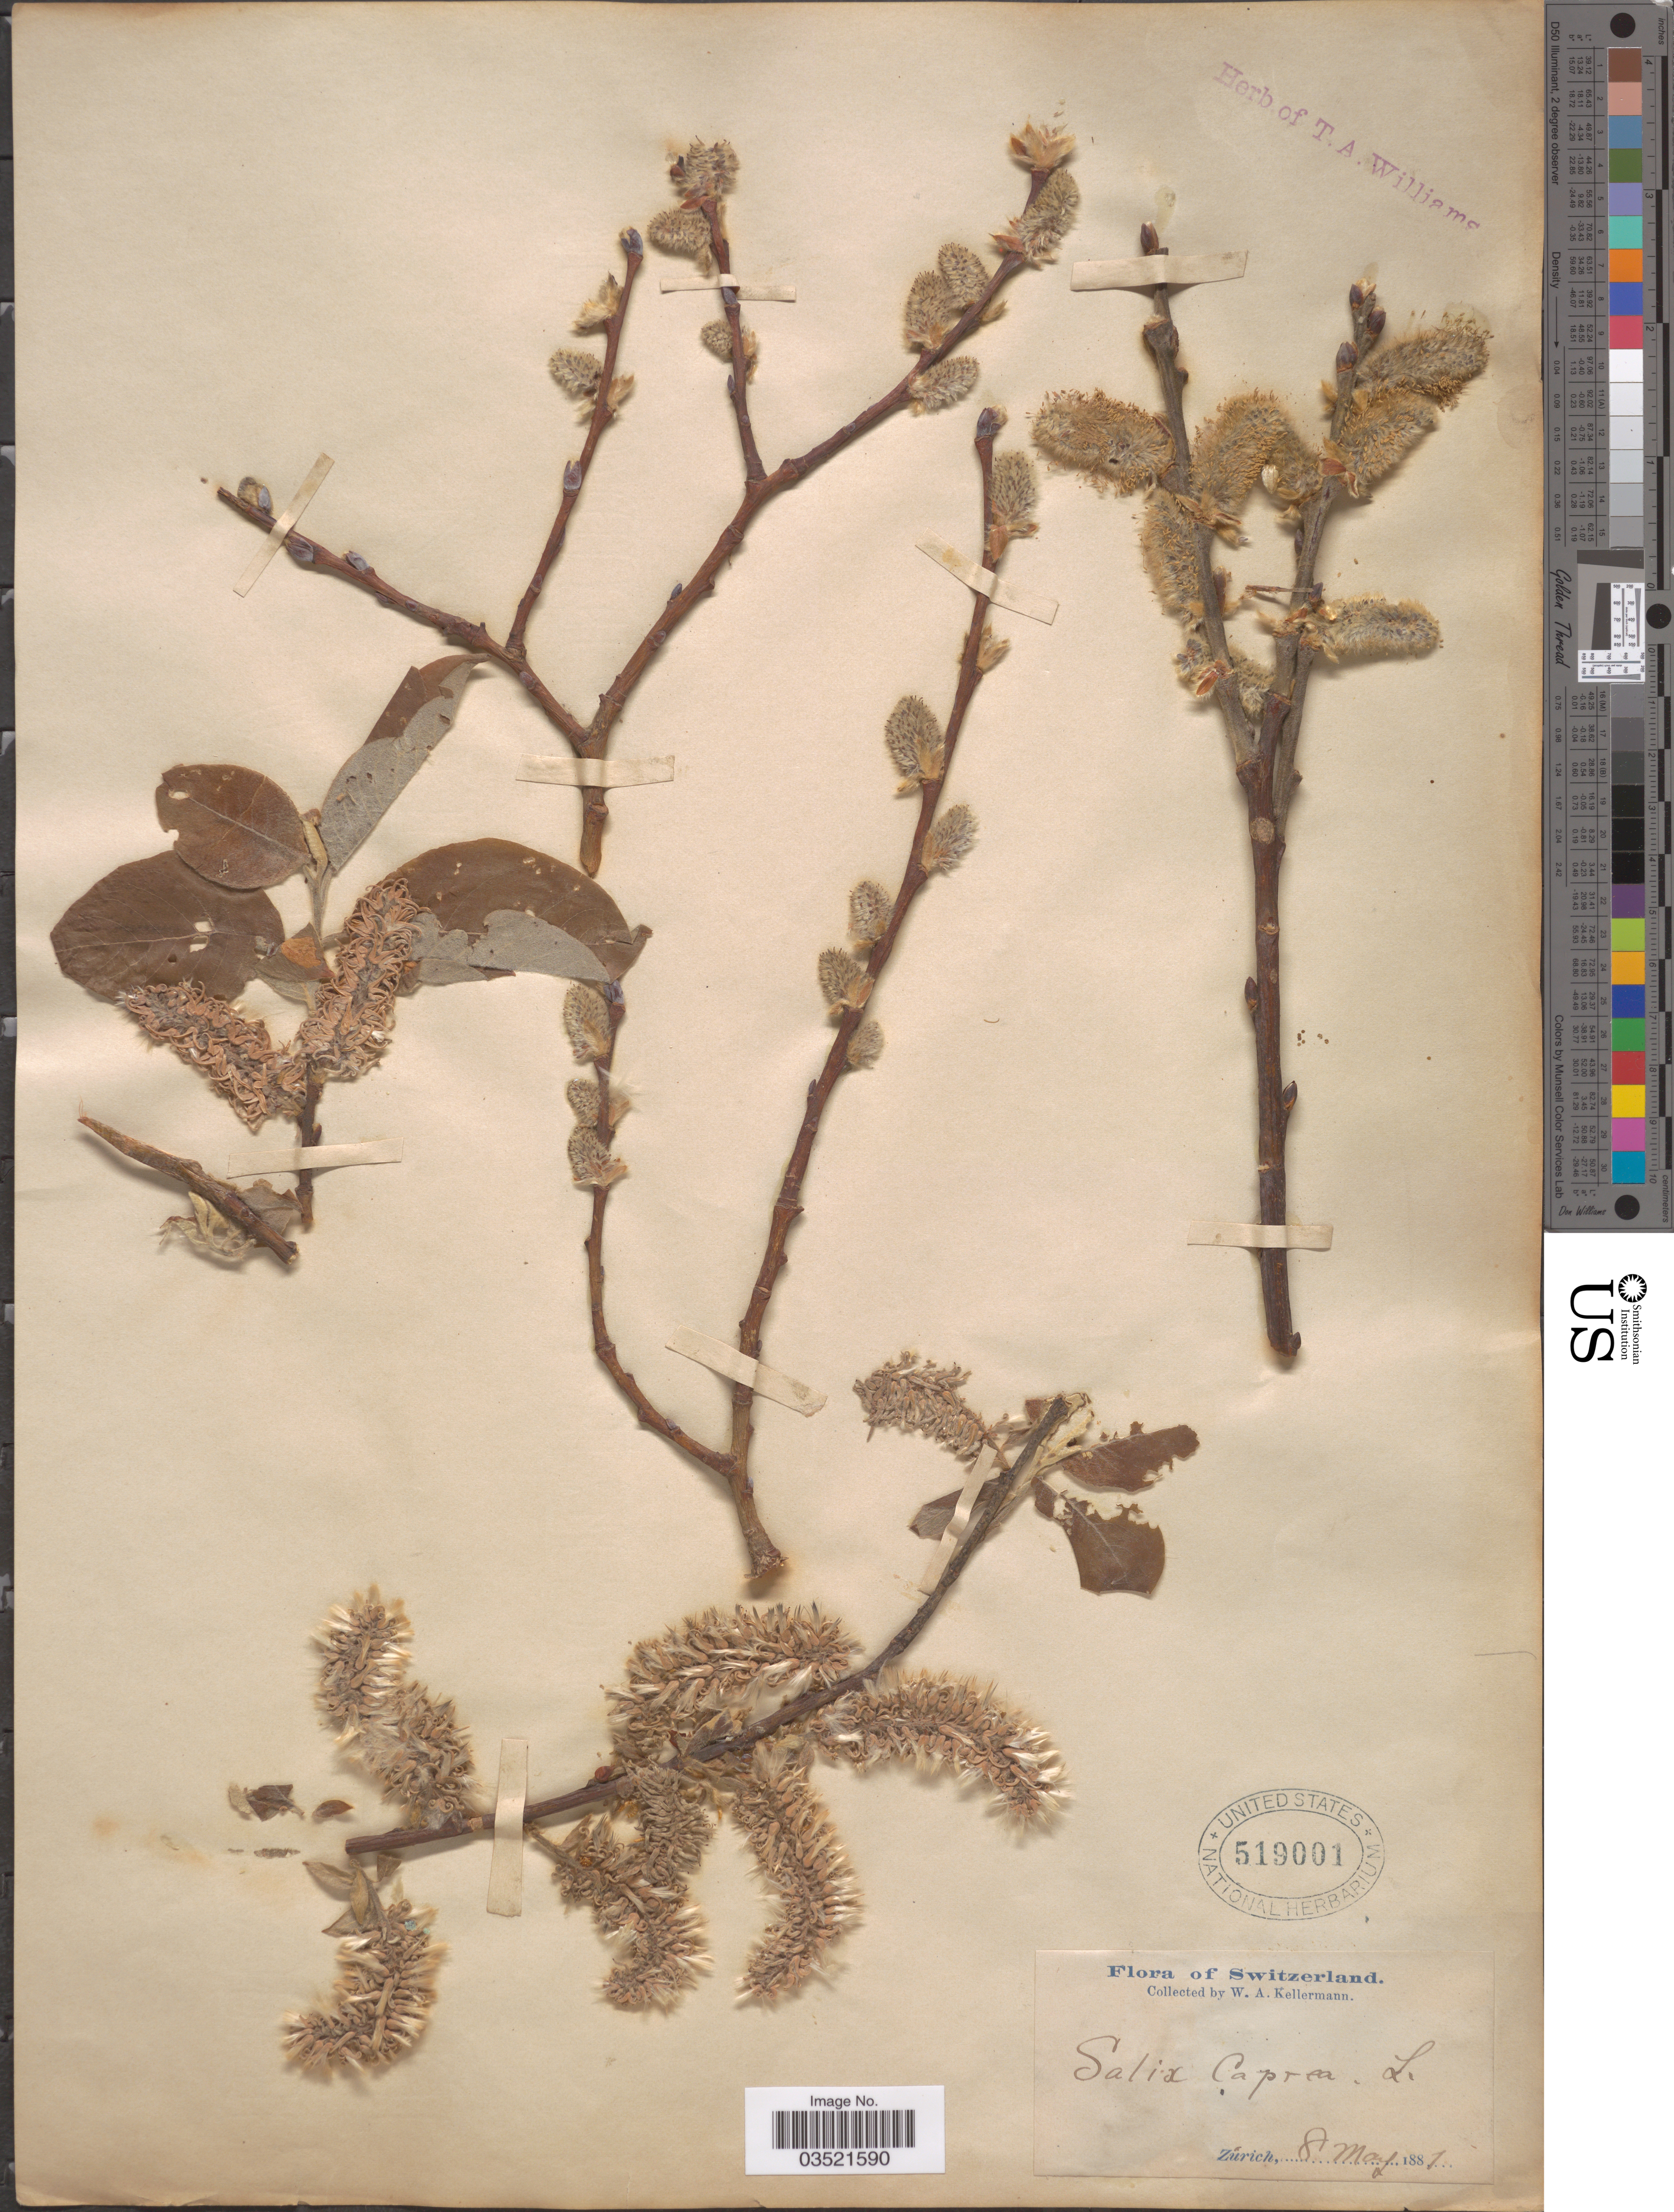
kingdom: Plantae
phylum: Tracheophyta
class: Magnoliopsida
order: Malpighiales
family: Salicaceae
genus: Salix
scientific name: Salix caprea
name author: L.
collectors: W. Kellerman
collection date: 1881-05-08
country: Switzerland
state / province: Zurich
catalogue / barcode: US 519001